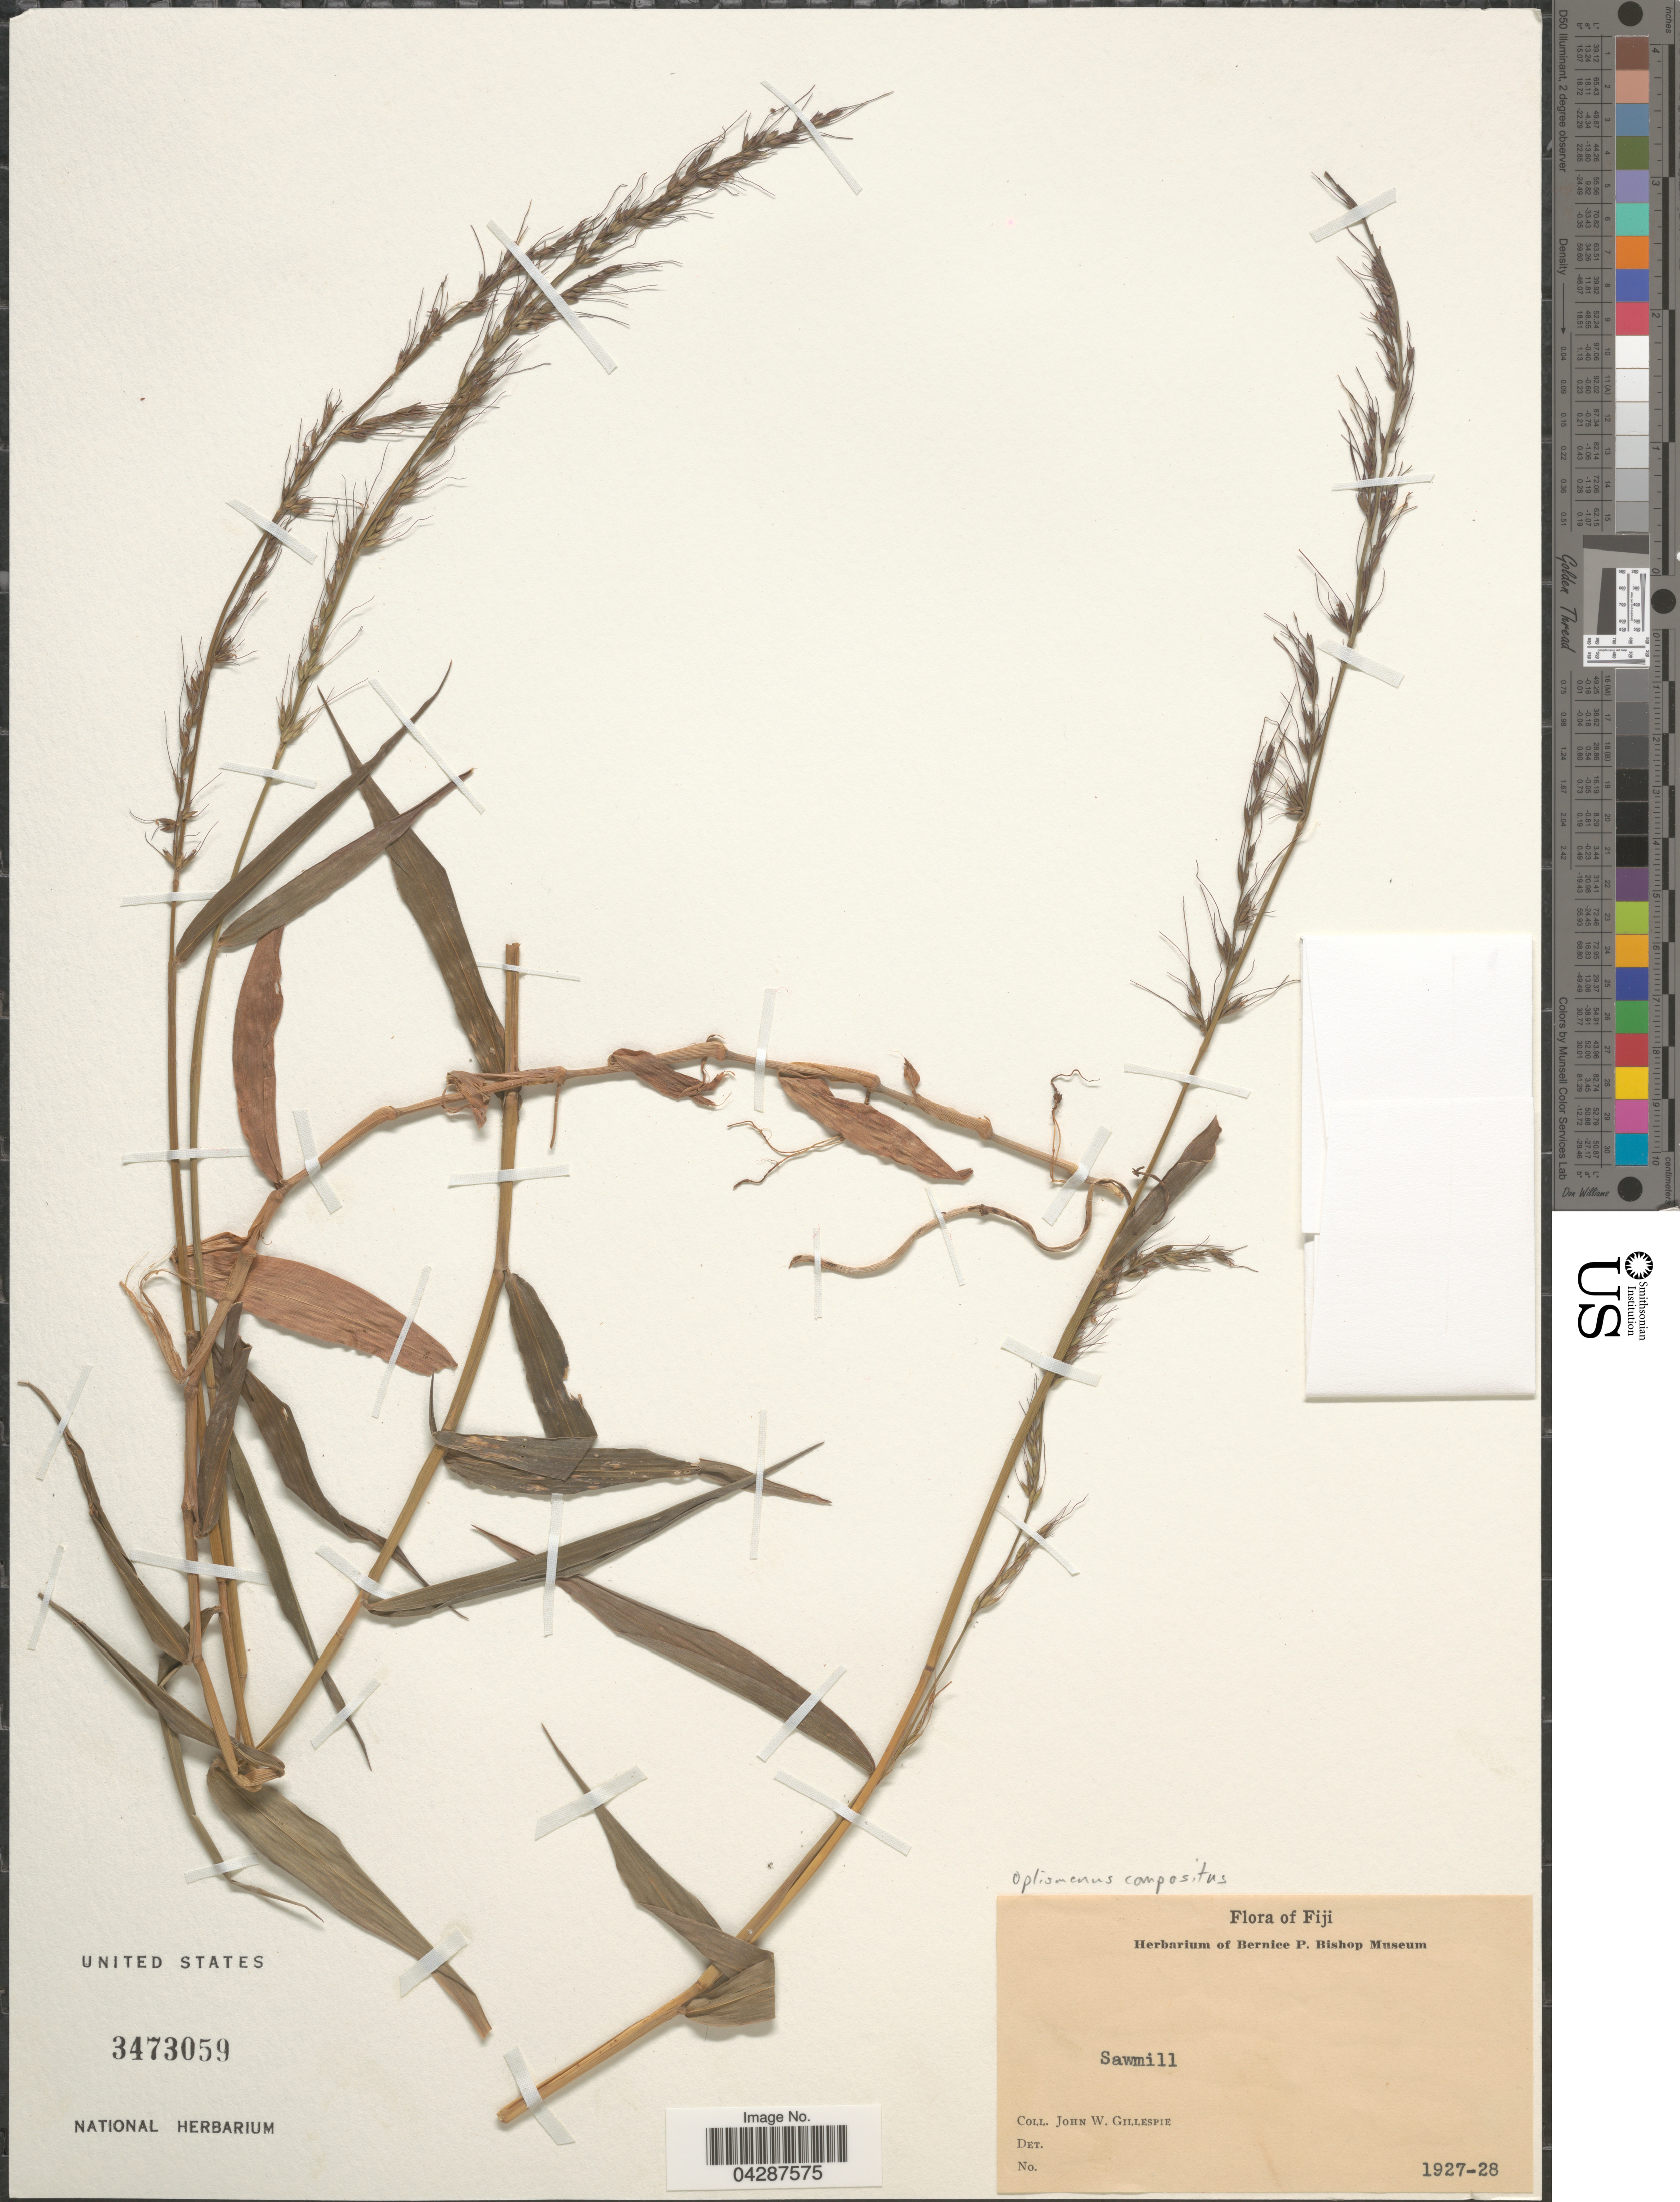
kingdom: Plantae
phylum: Tracheophyta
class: Liliopsida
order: Poales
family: Poaceae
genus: Oplismenus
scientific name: Oplismenus compositus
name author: (L.) P. Beauv.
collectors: J. W. Gillespie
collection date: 1927/1928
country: Fiji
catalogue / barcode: US 3473059